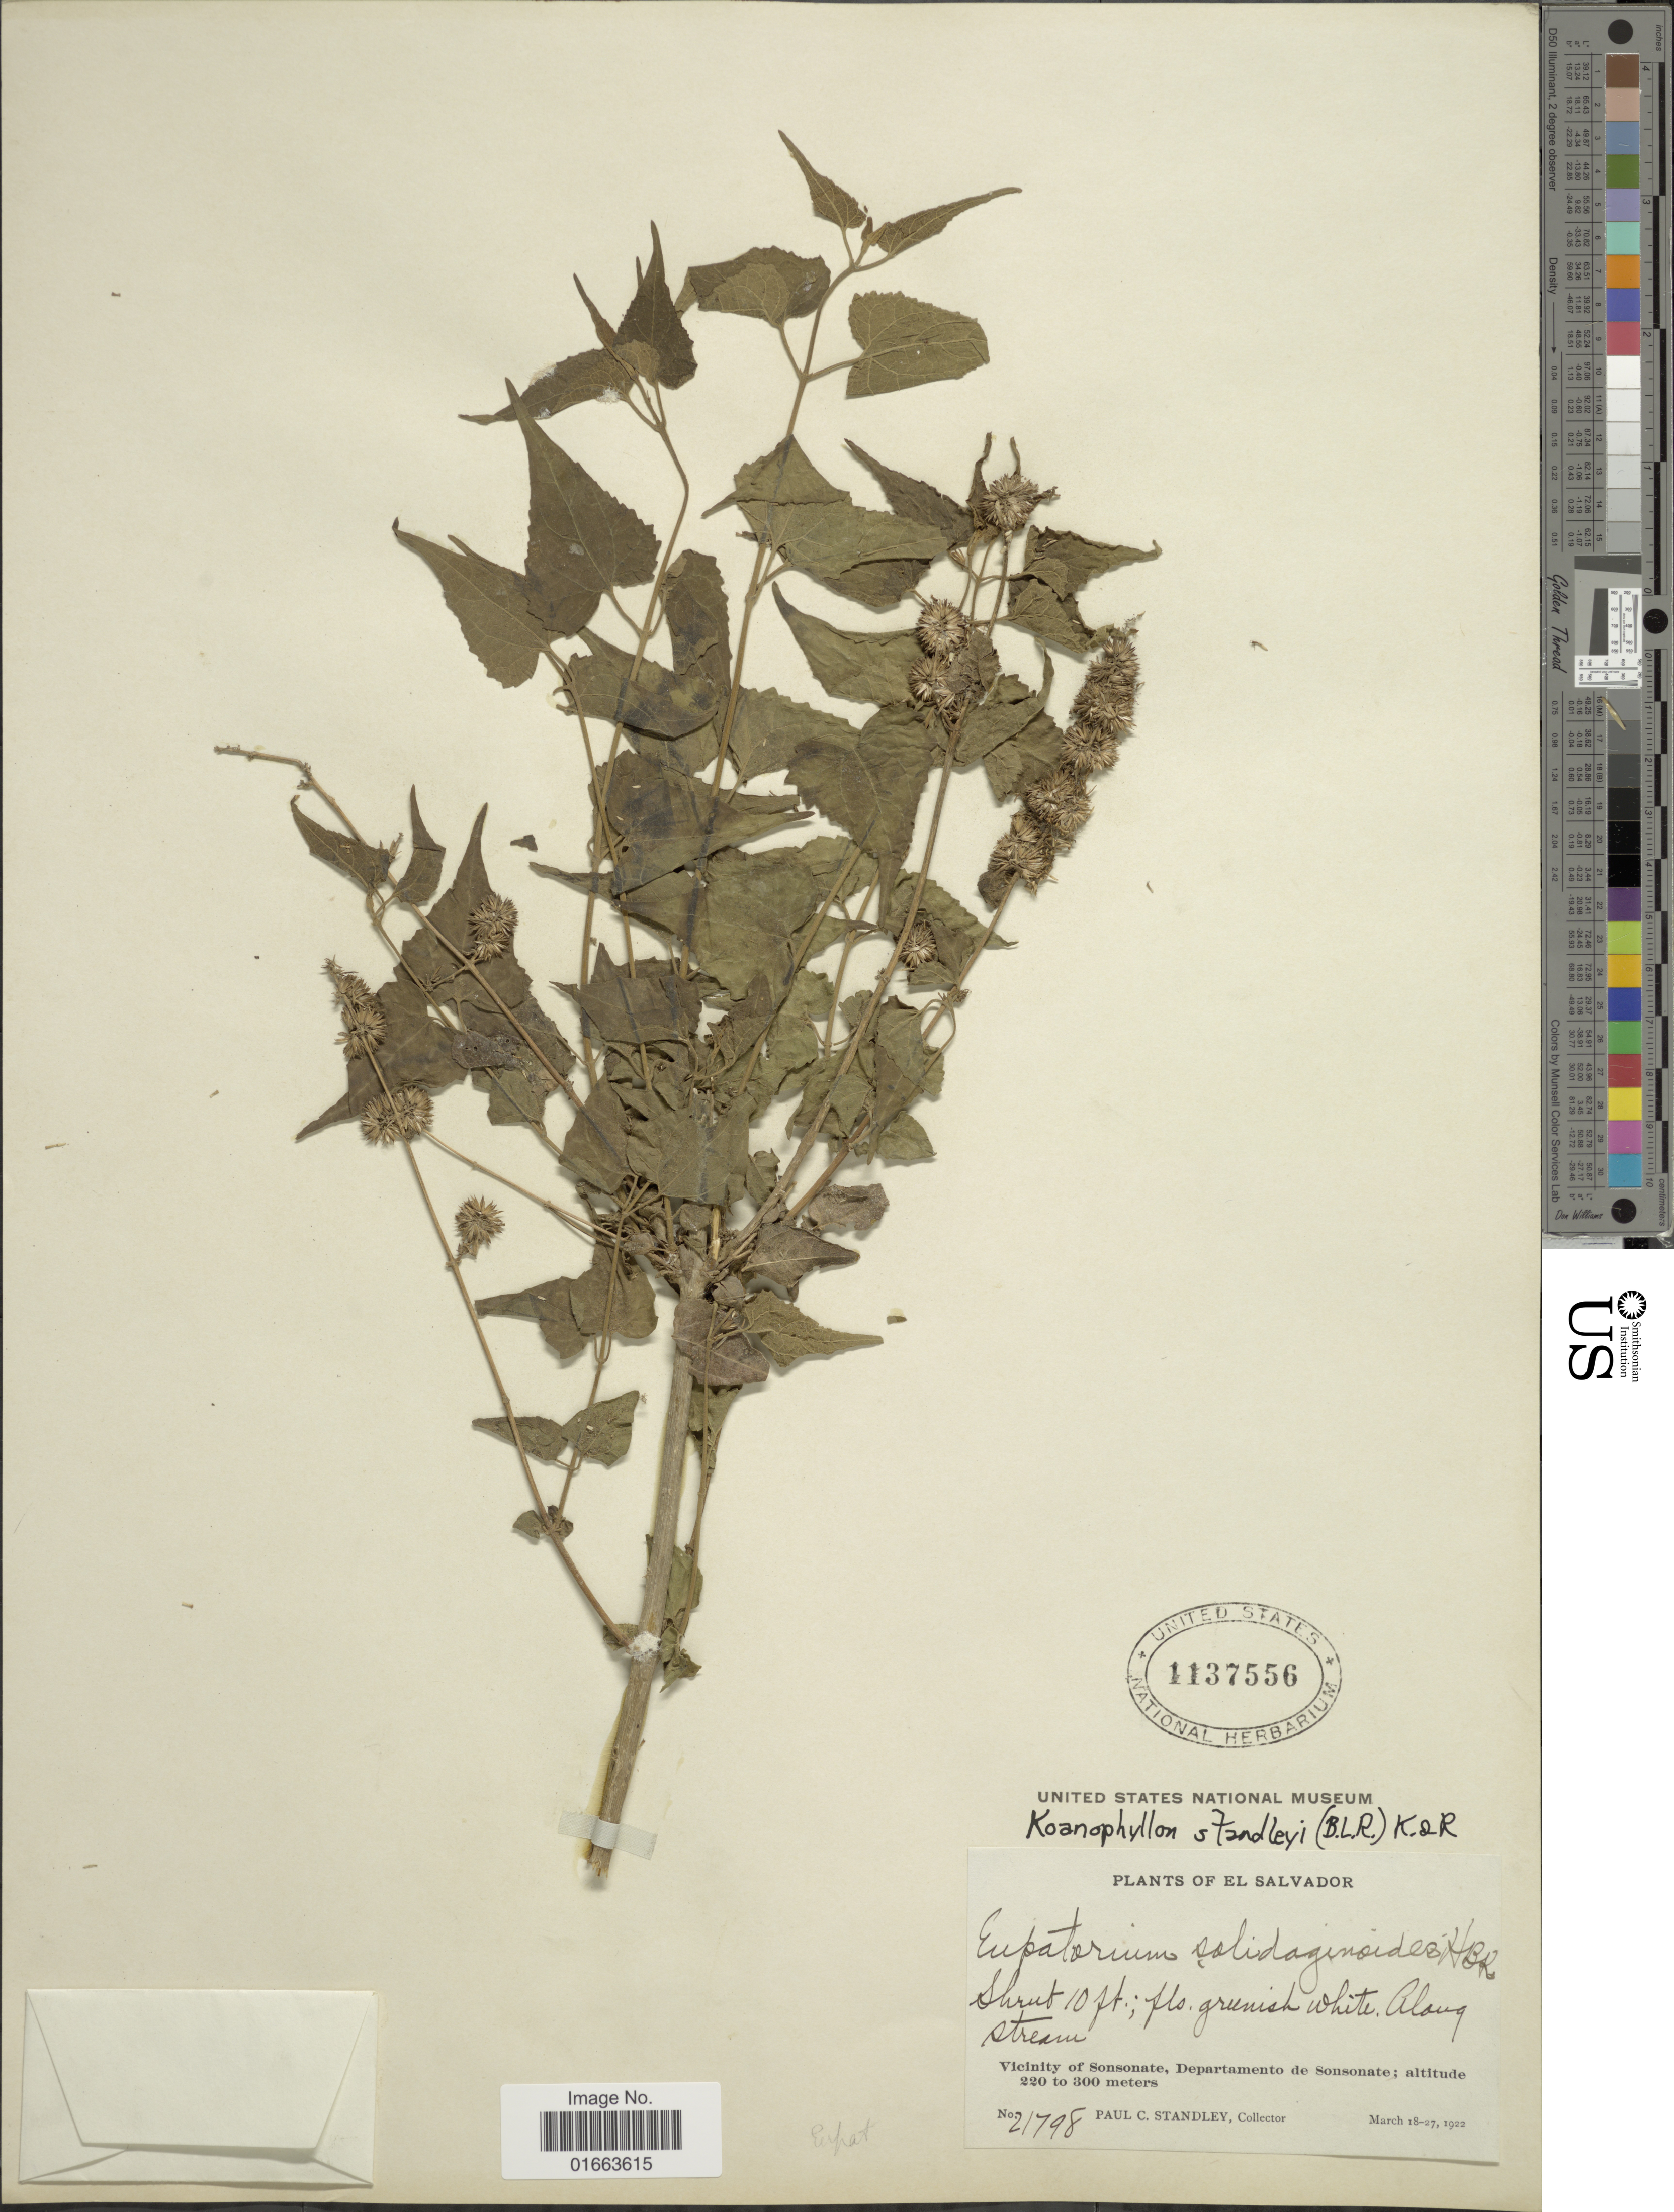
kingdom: Plantae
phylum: Tracheophyta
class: Magnoliopsida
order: Asterales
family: Asteraceae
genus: Koanophyllon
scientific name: Koanophyllon standleyi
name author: (B.L. Rob.) R.M. King & H. Rob.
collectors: P. C. Standley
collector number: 21798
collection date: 1922-03-18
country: El Salvador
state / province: Sonsonate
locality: Along stream. vicinity of Sonsonate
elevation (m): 220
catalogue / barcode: US 1137556